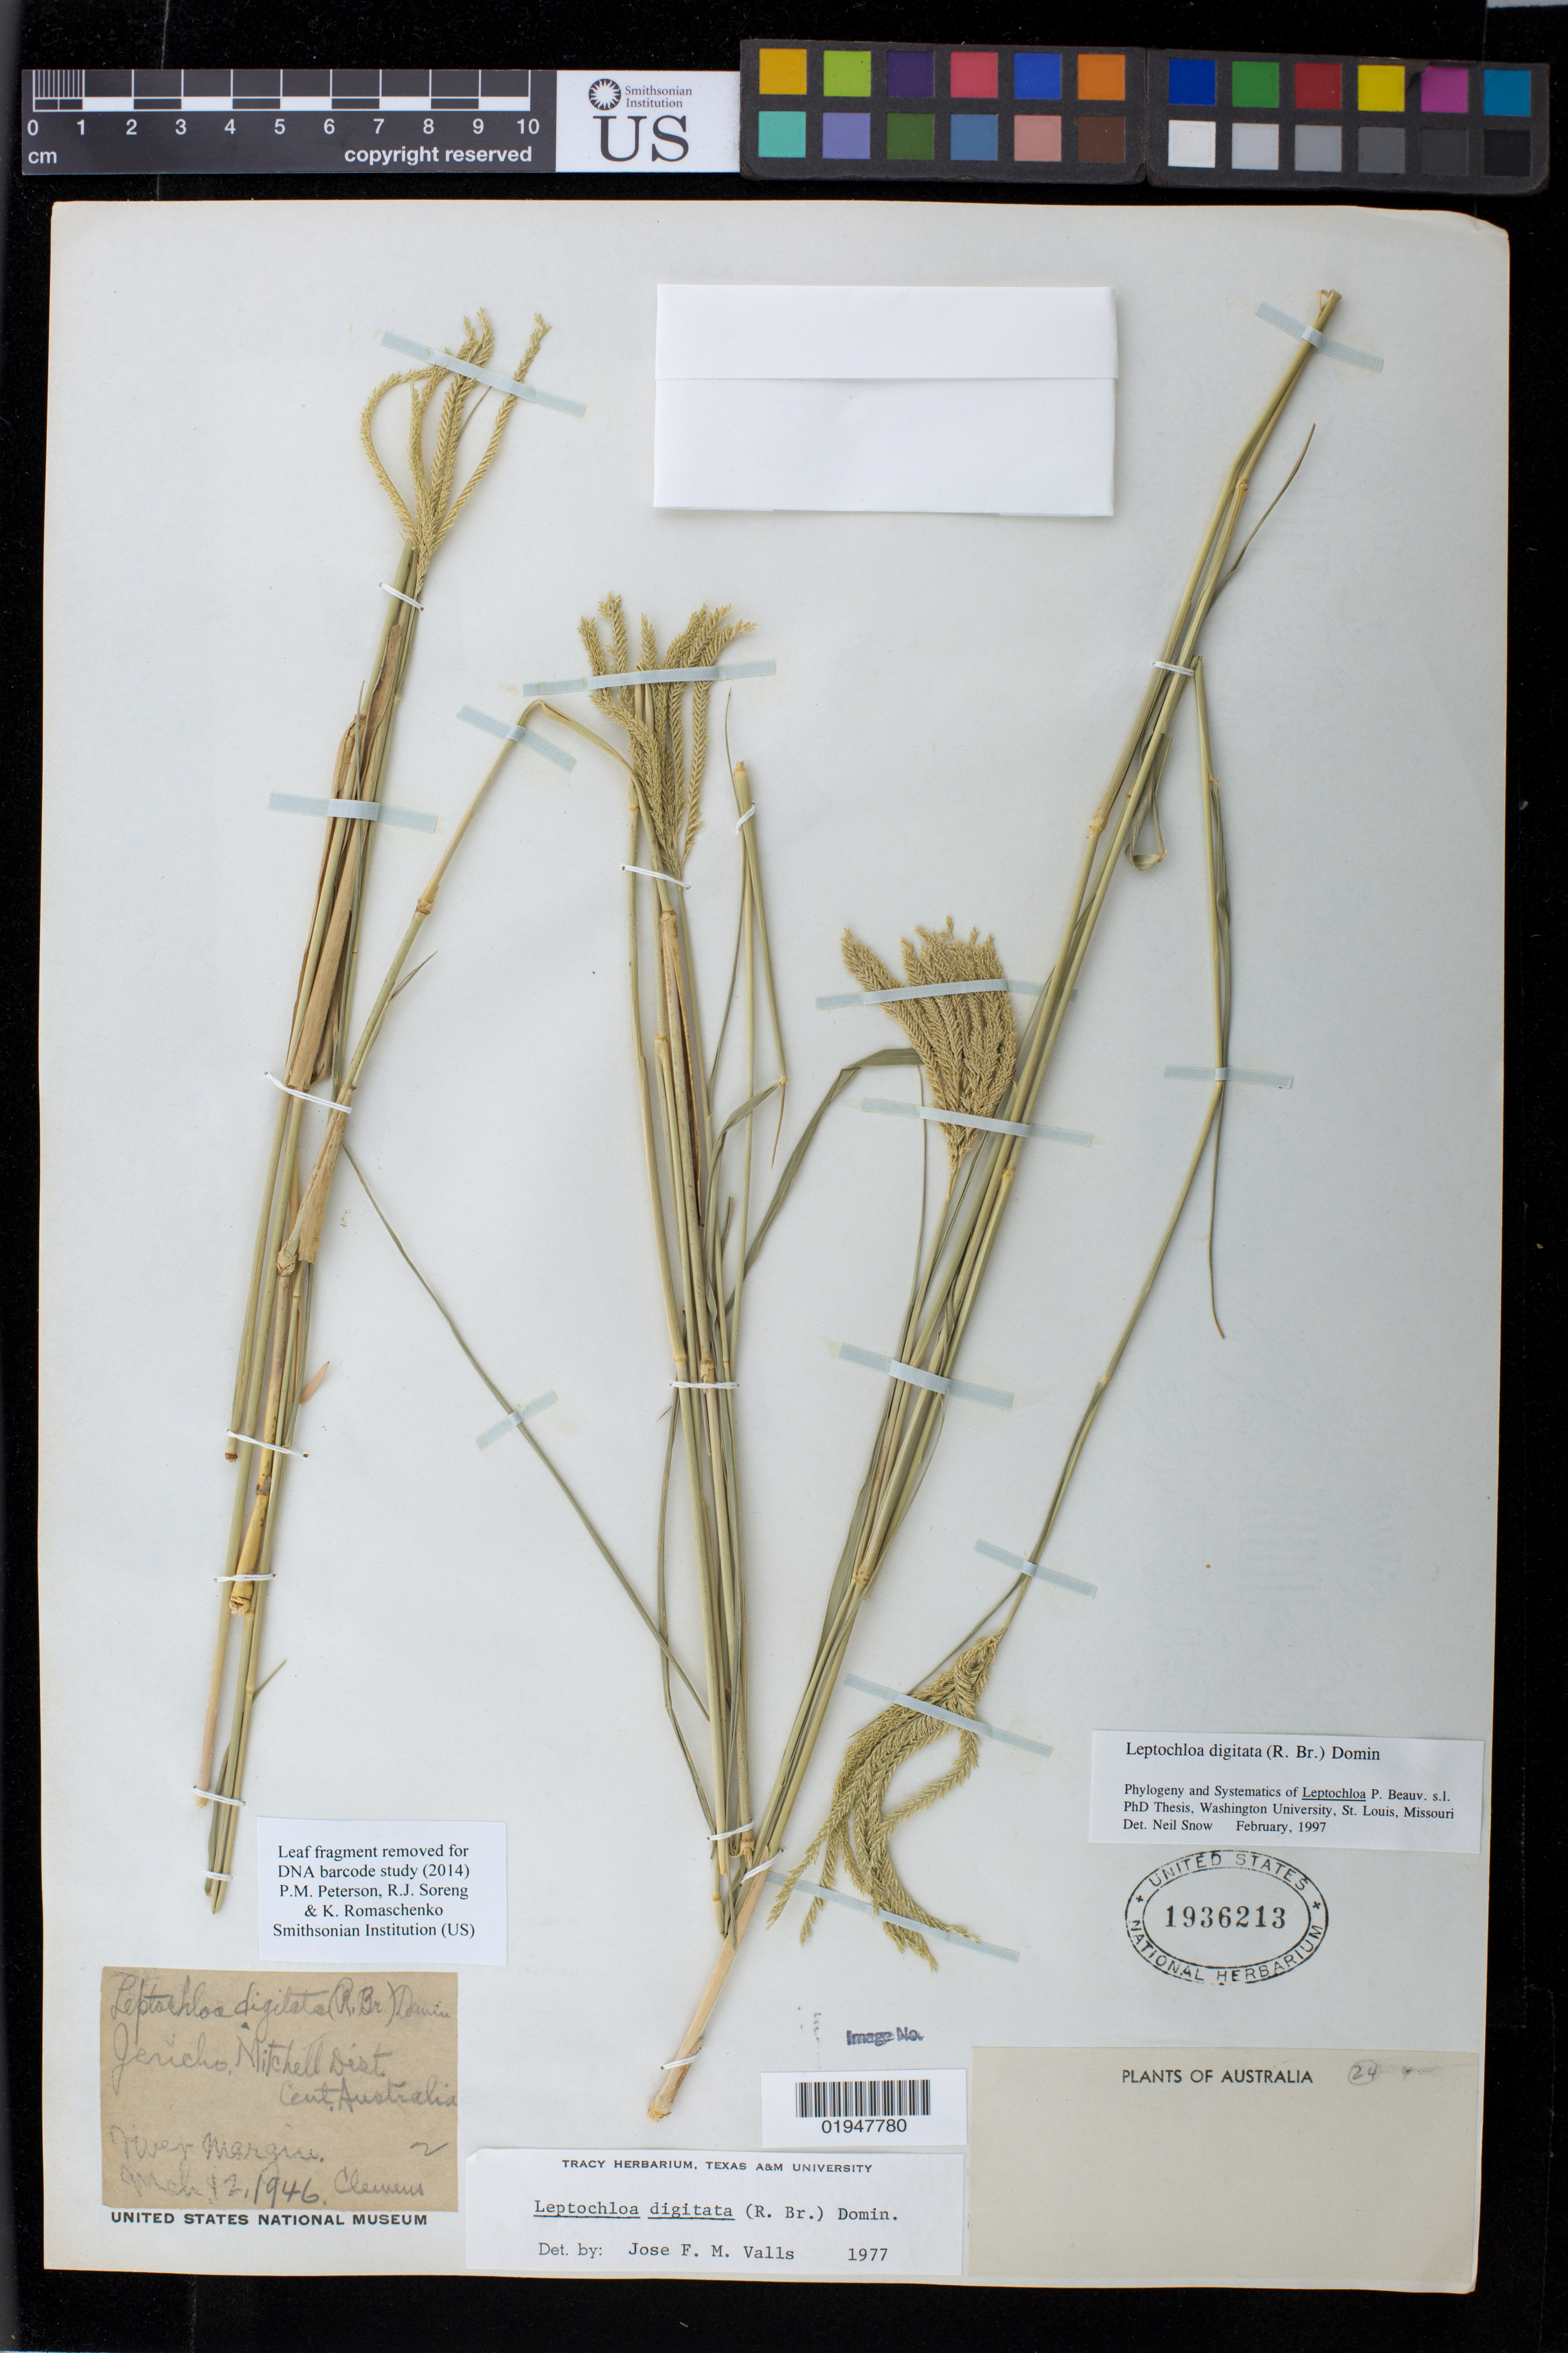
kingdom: Plantae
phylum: Tracheophyta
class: Liliopsida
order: Poales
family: Poaceae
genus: Leptochloa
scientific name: Leptochloa digitata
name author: (R. Br.) Domin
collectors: -. Clemens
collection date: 1946-03-12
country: Australia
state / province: Queensland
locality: Jericho, Mitchell Dist. Cent. Australia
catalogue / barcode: US 1936213